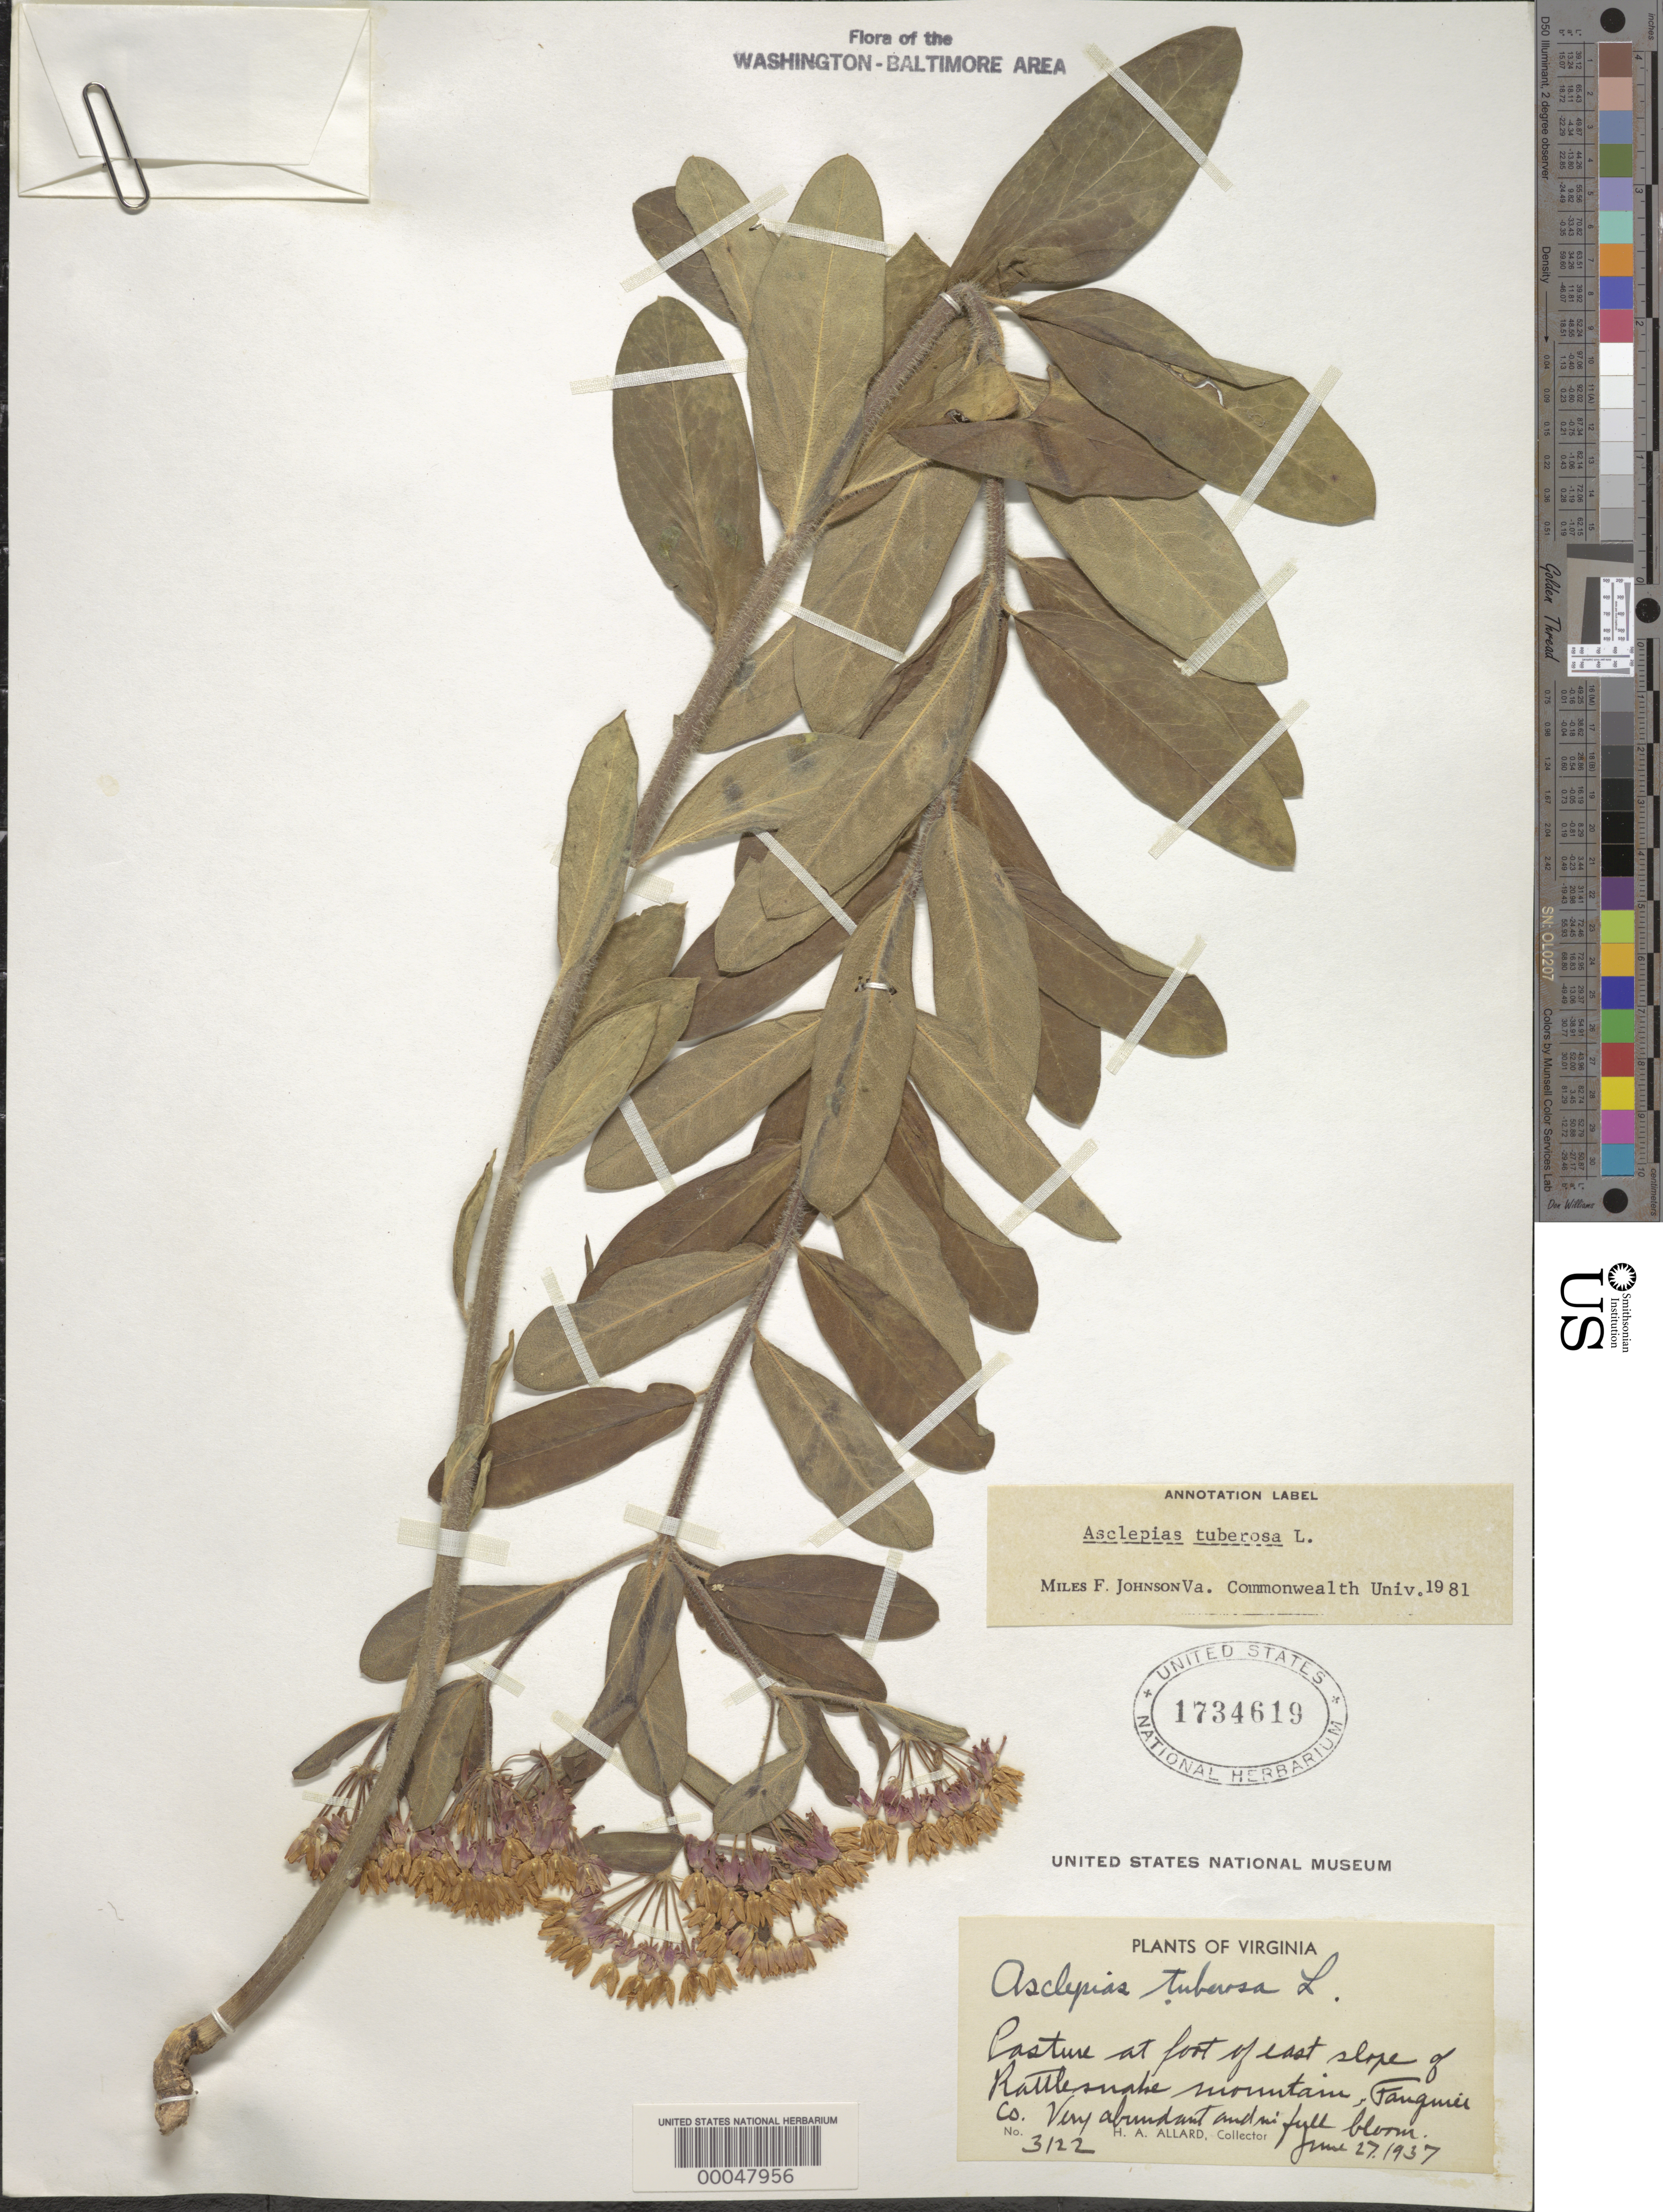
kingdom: Plantae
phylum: Tracheophyta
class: Magnoliopsida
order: Gentianales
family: Apocynaceae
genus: Asclepias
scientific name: Asclepias tuberosa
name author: L.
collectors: H. A. Allard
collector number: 3122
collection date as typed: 27 Jun 1937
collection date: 1937-06-27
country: United States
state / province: Virginia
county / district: Fauquier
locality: E slope of Rattlesnake Mts.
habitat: Pasture at foot of mts.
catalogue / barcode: US 1734619